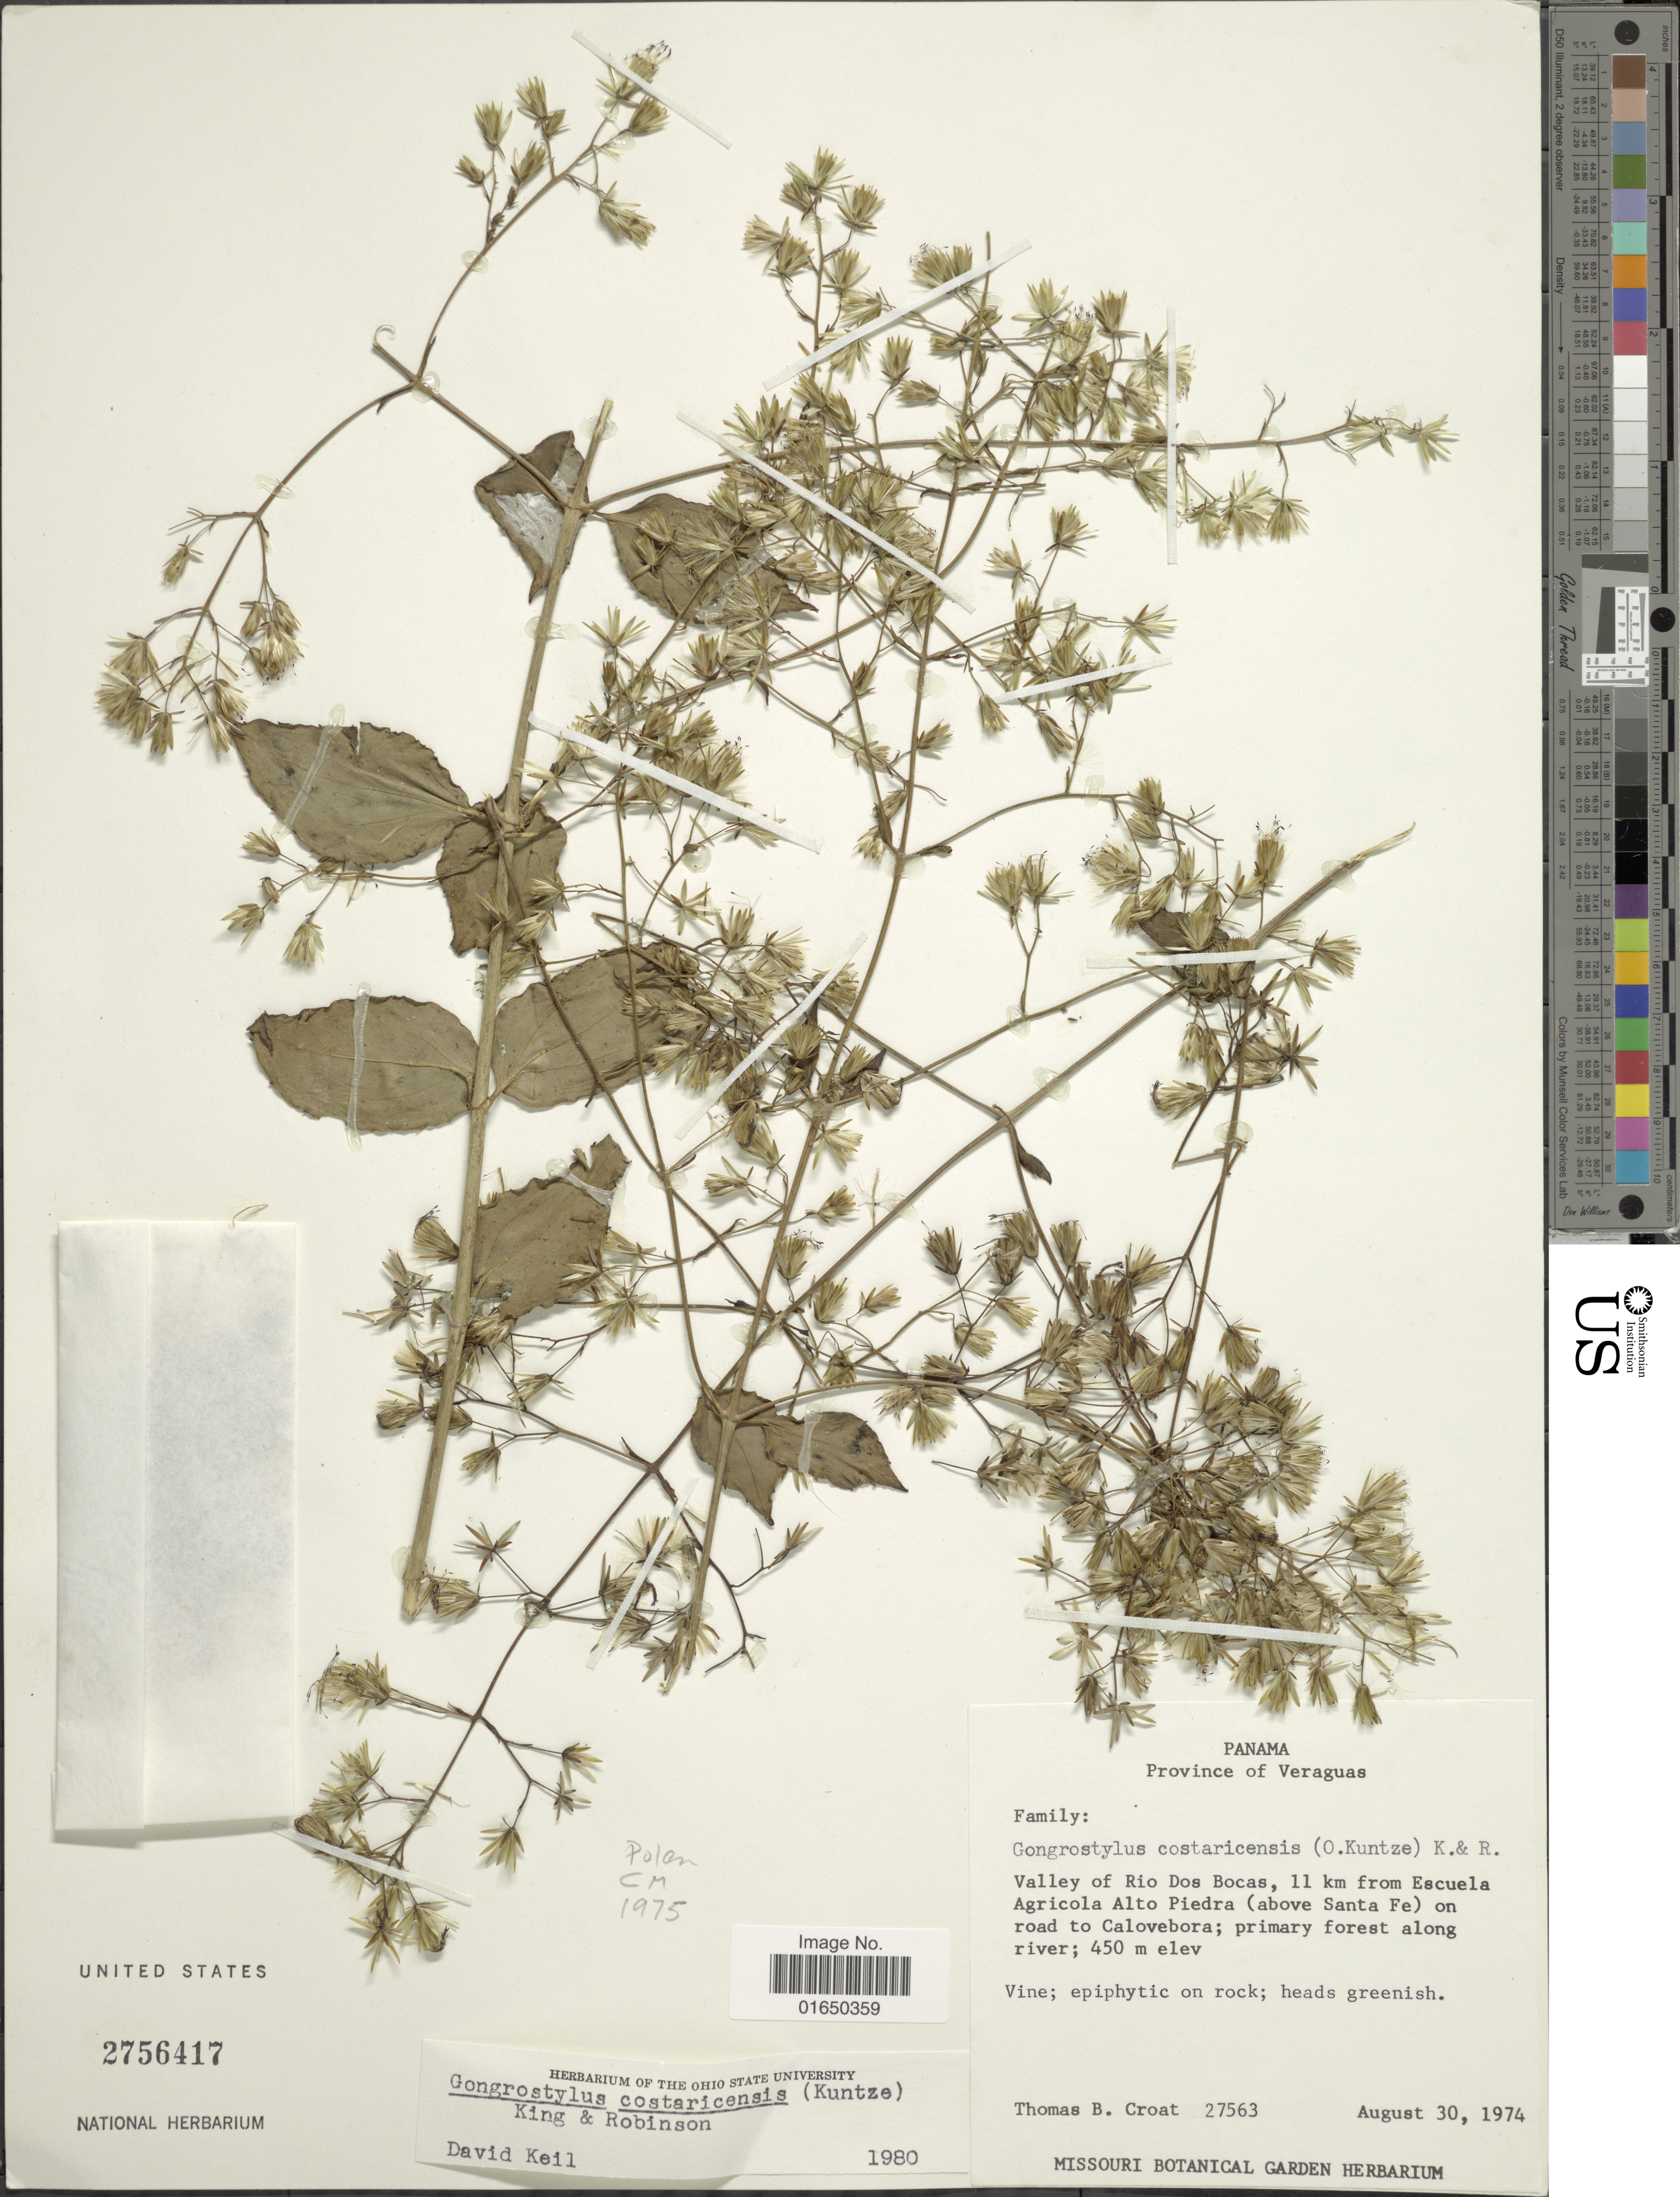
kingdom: Plantae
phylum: Tracheophyta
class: Magnoliopsida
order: Asterales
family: Asteraceae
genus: Gongrostylus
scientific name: Gongrostylus costaricensis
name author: (Kuntze) R.M. King & H. Rob.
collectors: T. B. Croat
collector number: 27563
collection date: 1974-08-30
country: Panama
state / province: Veraguas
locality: Valley of Rio Dos Bocas, 11 km from Escuela Agricola Alto Piedra (above Santa Fe) on road to Calovebora, primary forest along river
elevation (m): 450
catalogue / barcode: US 2756417